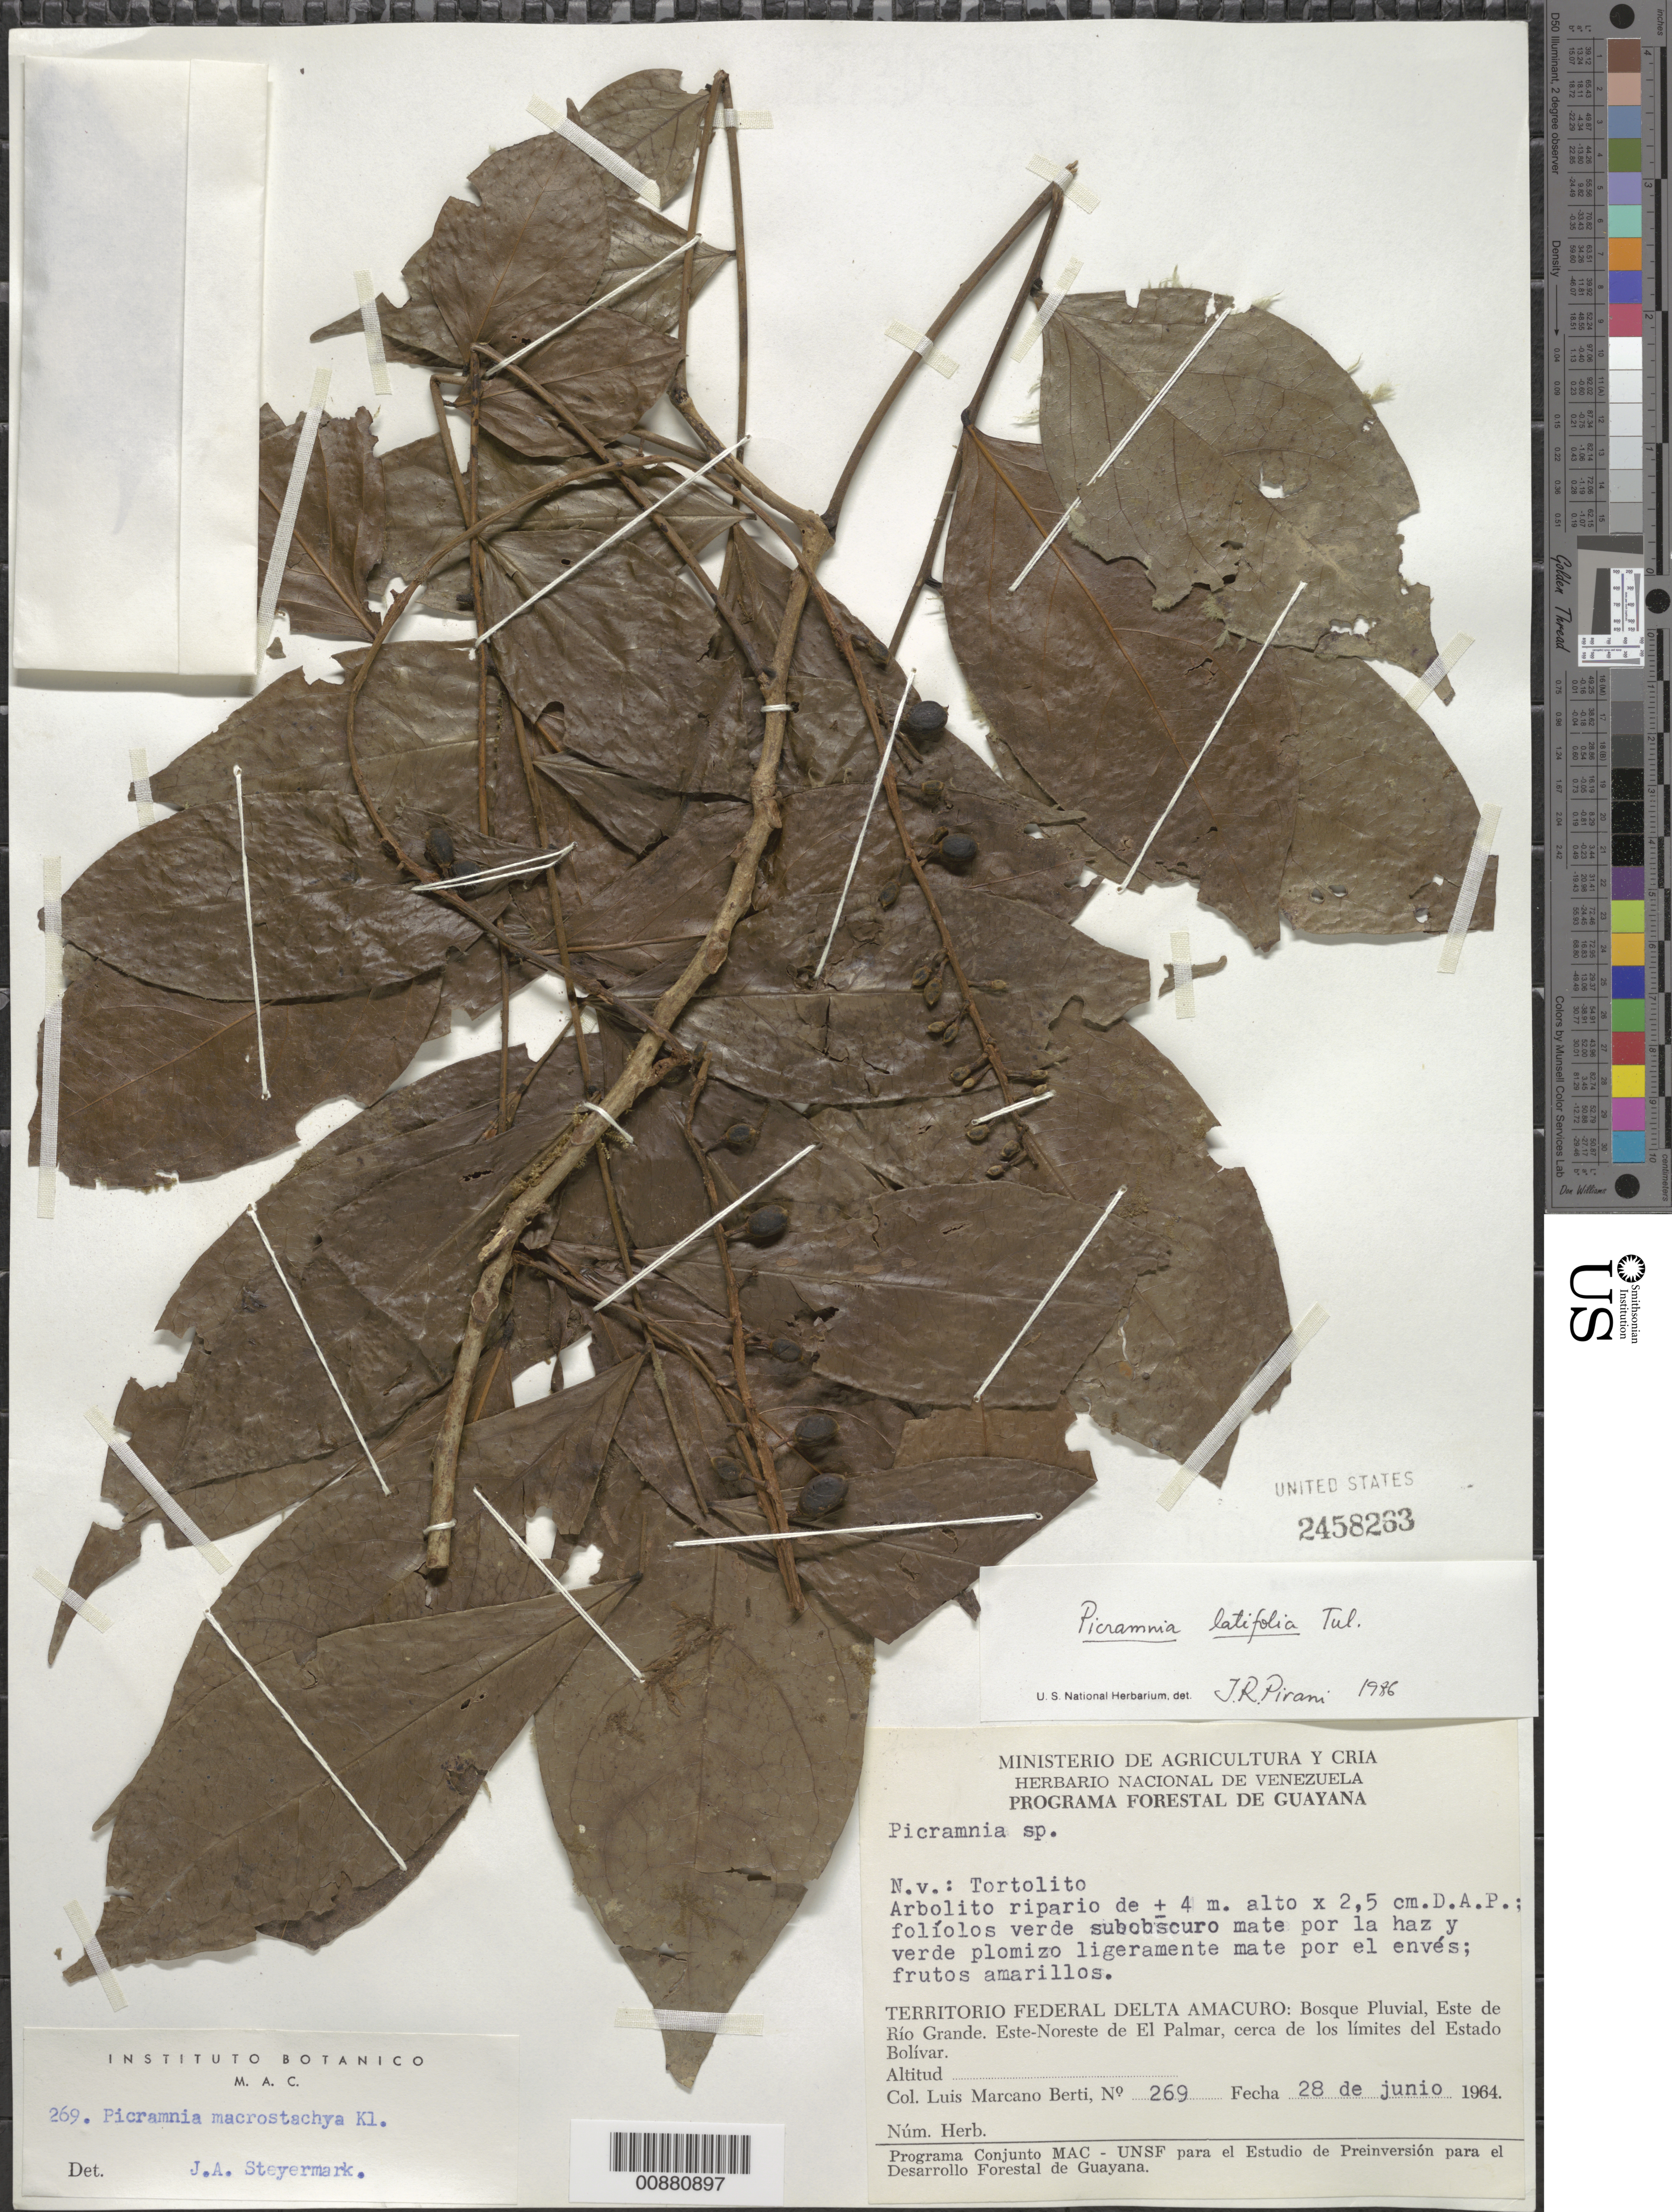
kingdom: Plantae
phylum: Tracheophyta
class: Magnoliopsida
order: Picramniales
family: Picramniaceae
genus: Picramnia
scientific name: Picramnia latifolia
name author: Tul.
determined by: Pirani, J. R.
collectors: L. Marcano-Berti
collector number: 269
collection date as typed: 28-Jun-64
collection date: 1964-06-28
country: Venezuela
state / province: Delta Amacuro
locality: Este de Río Grande, ENE de El Palmar, cerca de los limites del Estado Bolívar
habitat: Bosque pluvial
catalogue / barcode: US 2458263